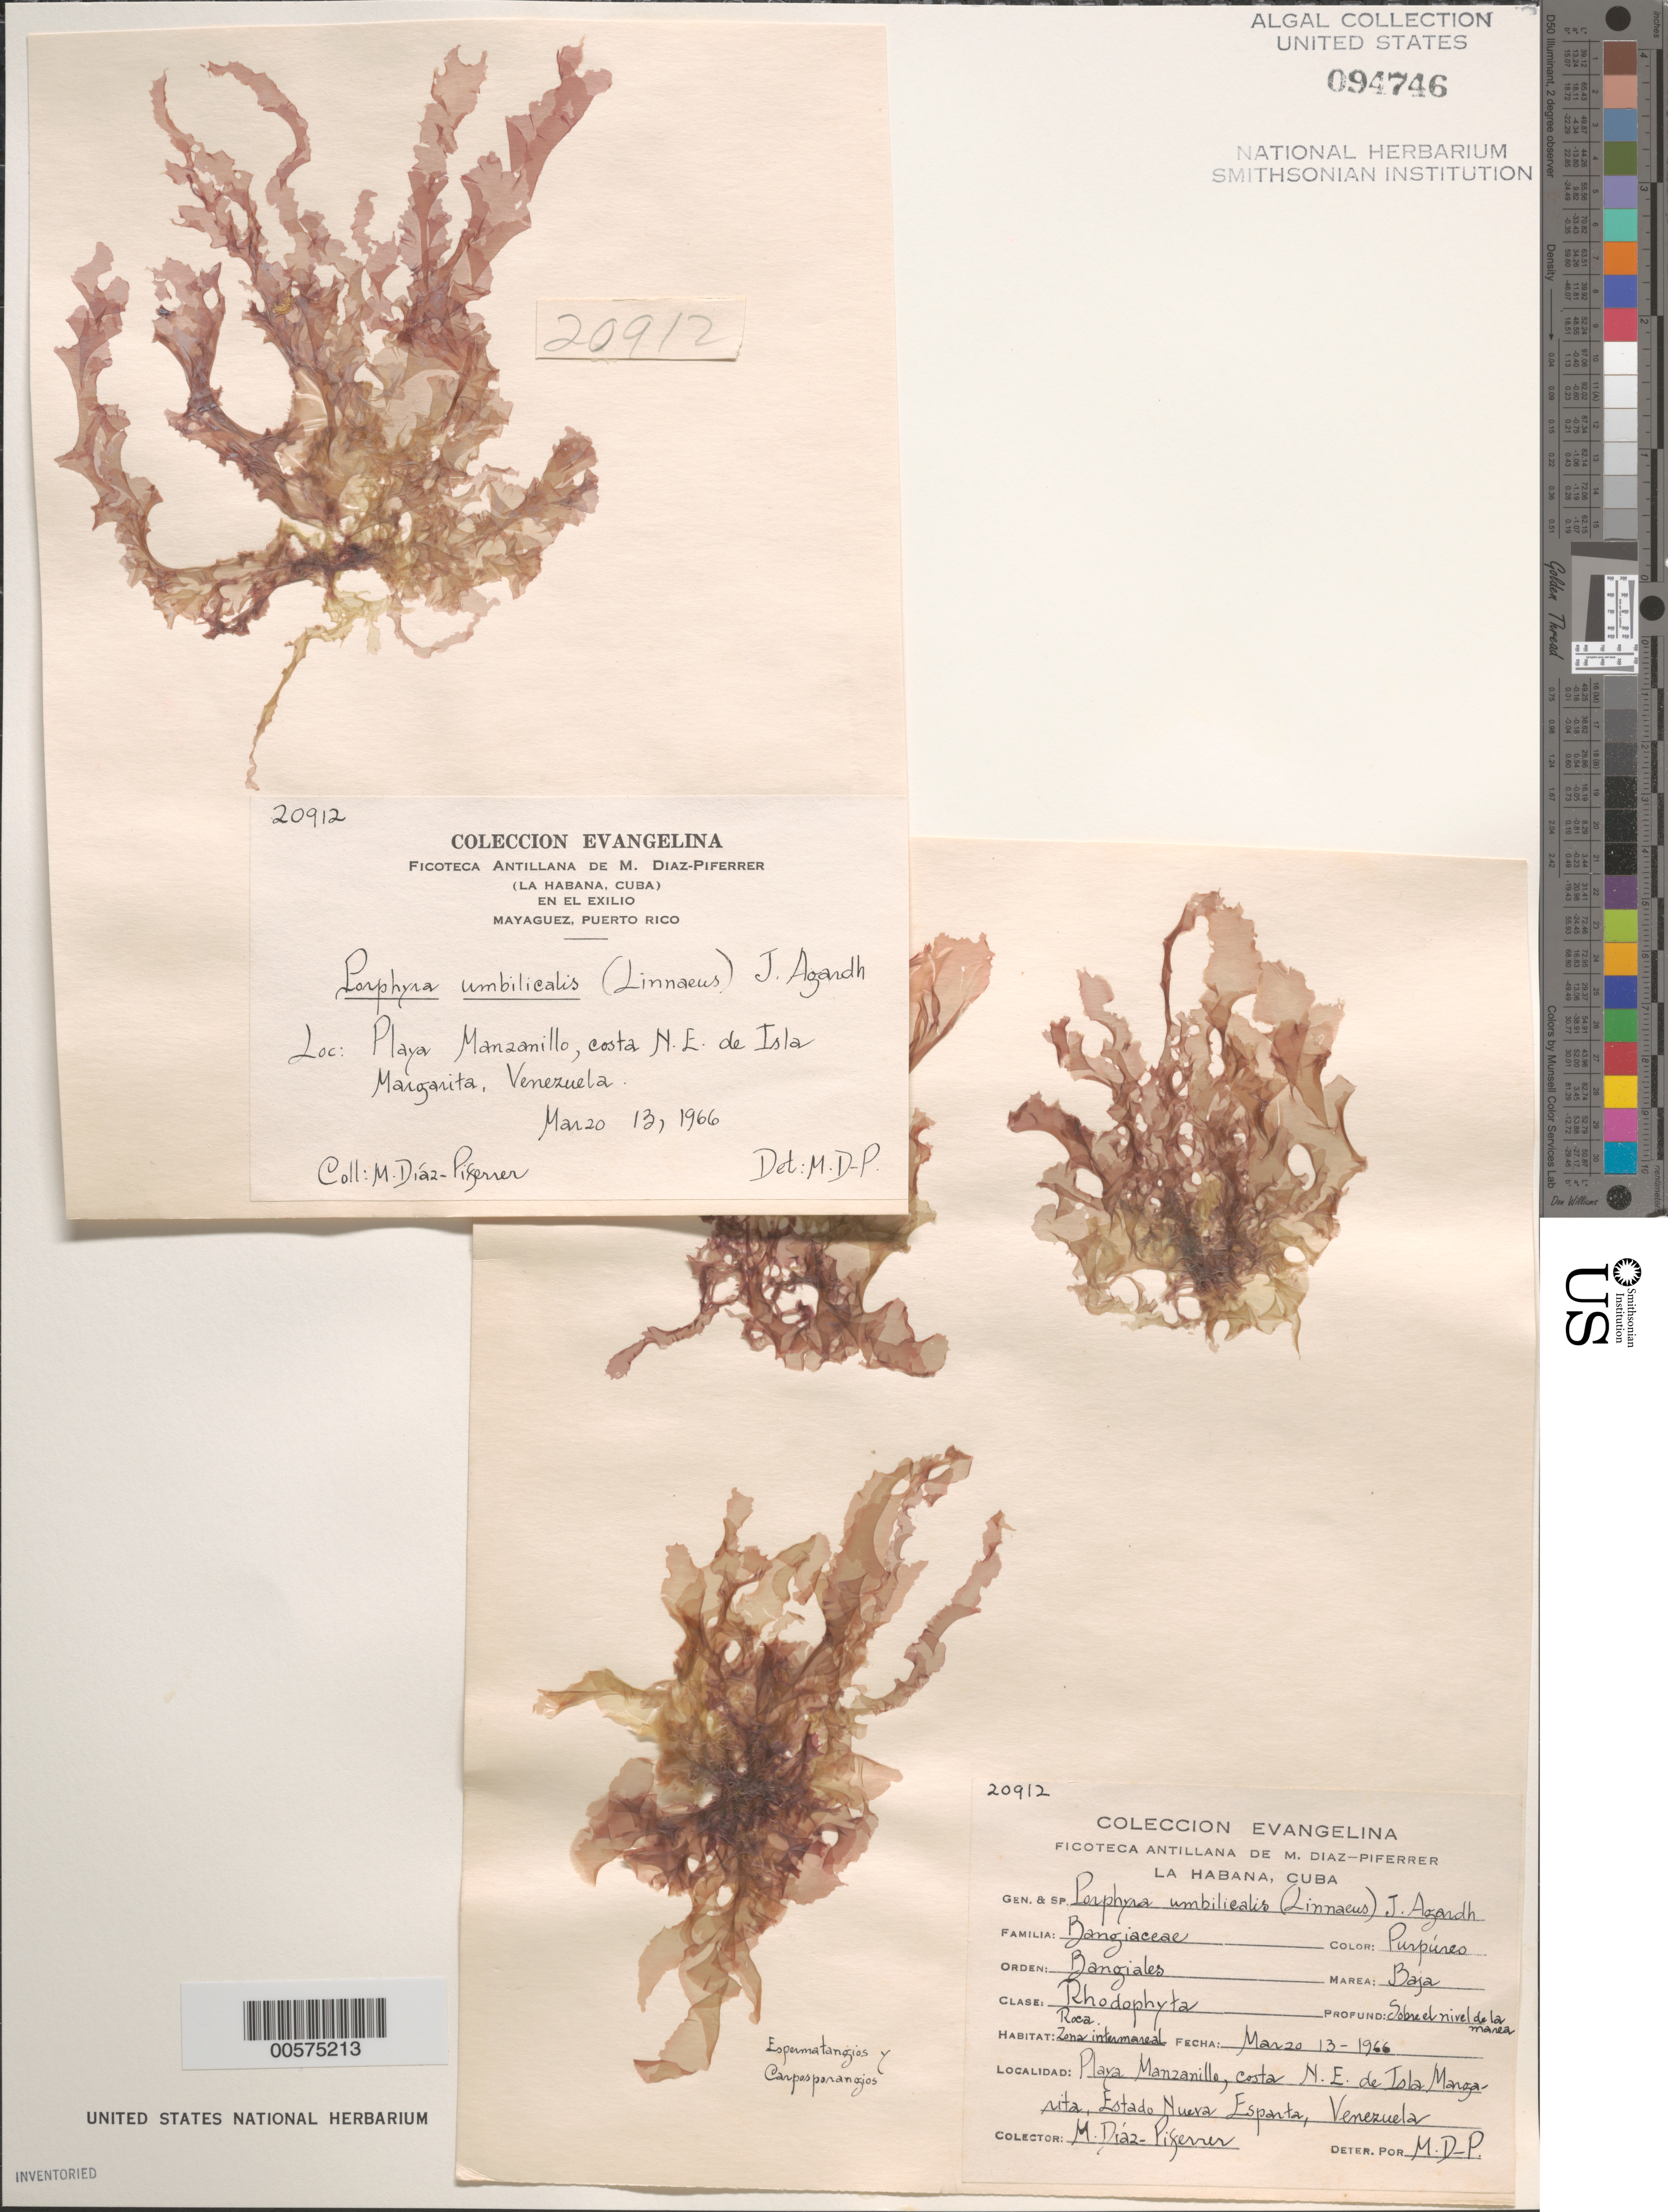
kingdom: Plantae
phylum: Rhodophyta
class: Bangiophyceae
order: Bangiales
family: Bangiaceae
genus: Porphyra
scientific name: Porphyra umbilicalis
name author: Kütz.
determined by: Diaz-Piferrer, M.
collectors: M. Diaz-Piferrer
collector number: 20912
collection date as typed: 13 Mar 1966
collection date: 1966-03-13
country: Venezuela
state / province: Nueva Esparta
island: Margarita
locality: Playa Manzanillo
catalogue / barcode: US 94746